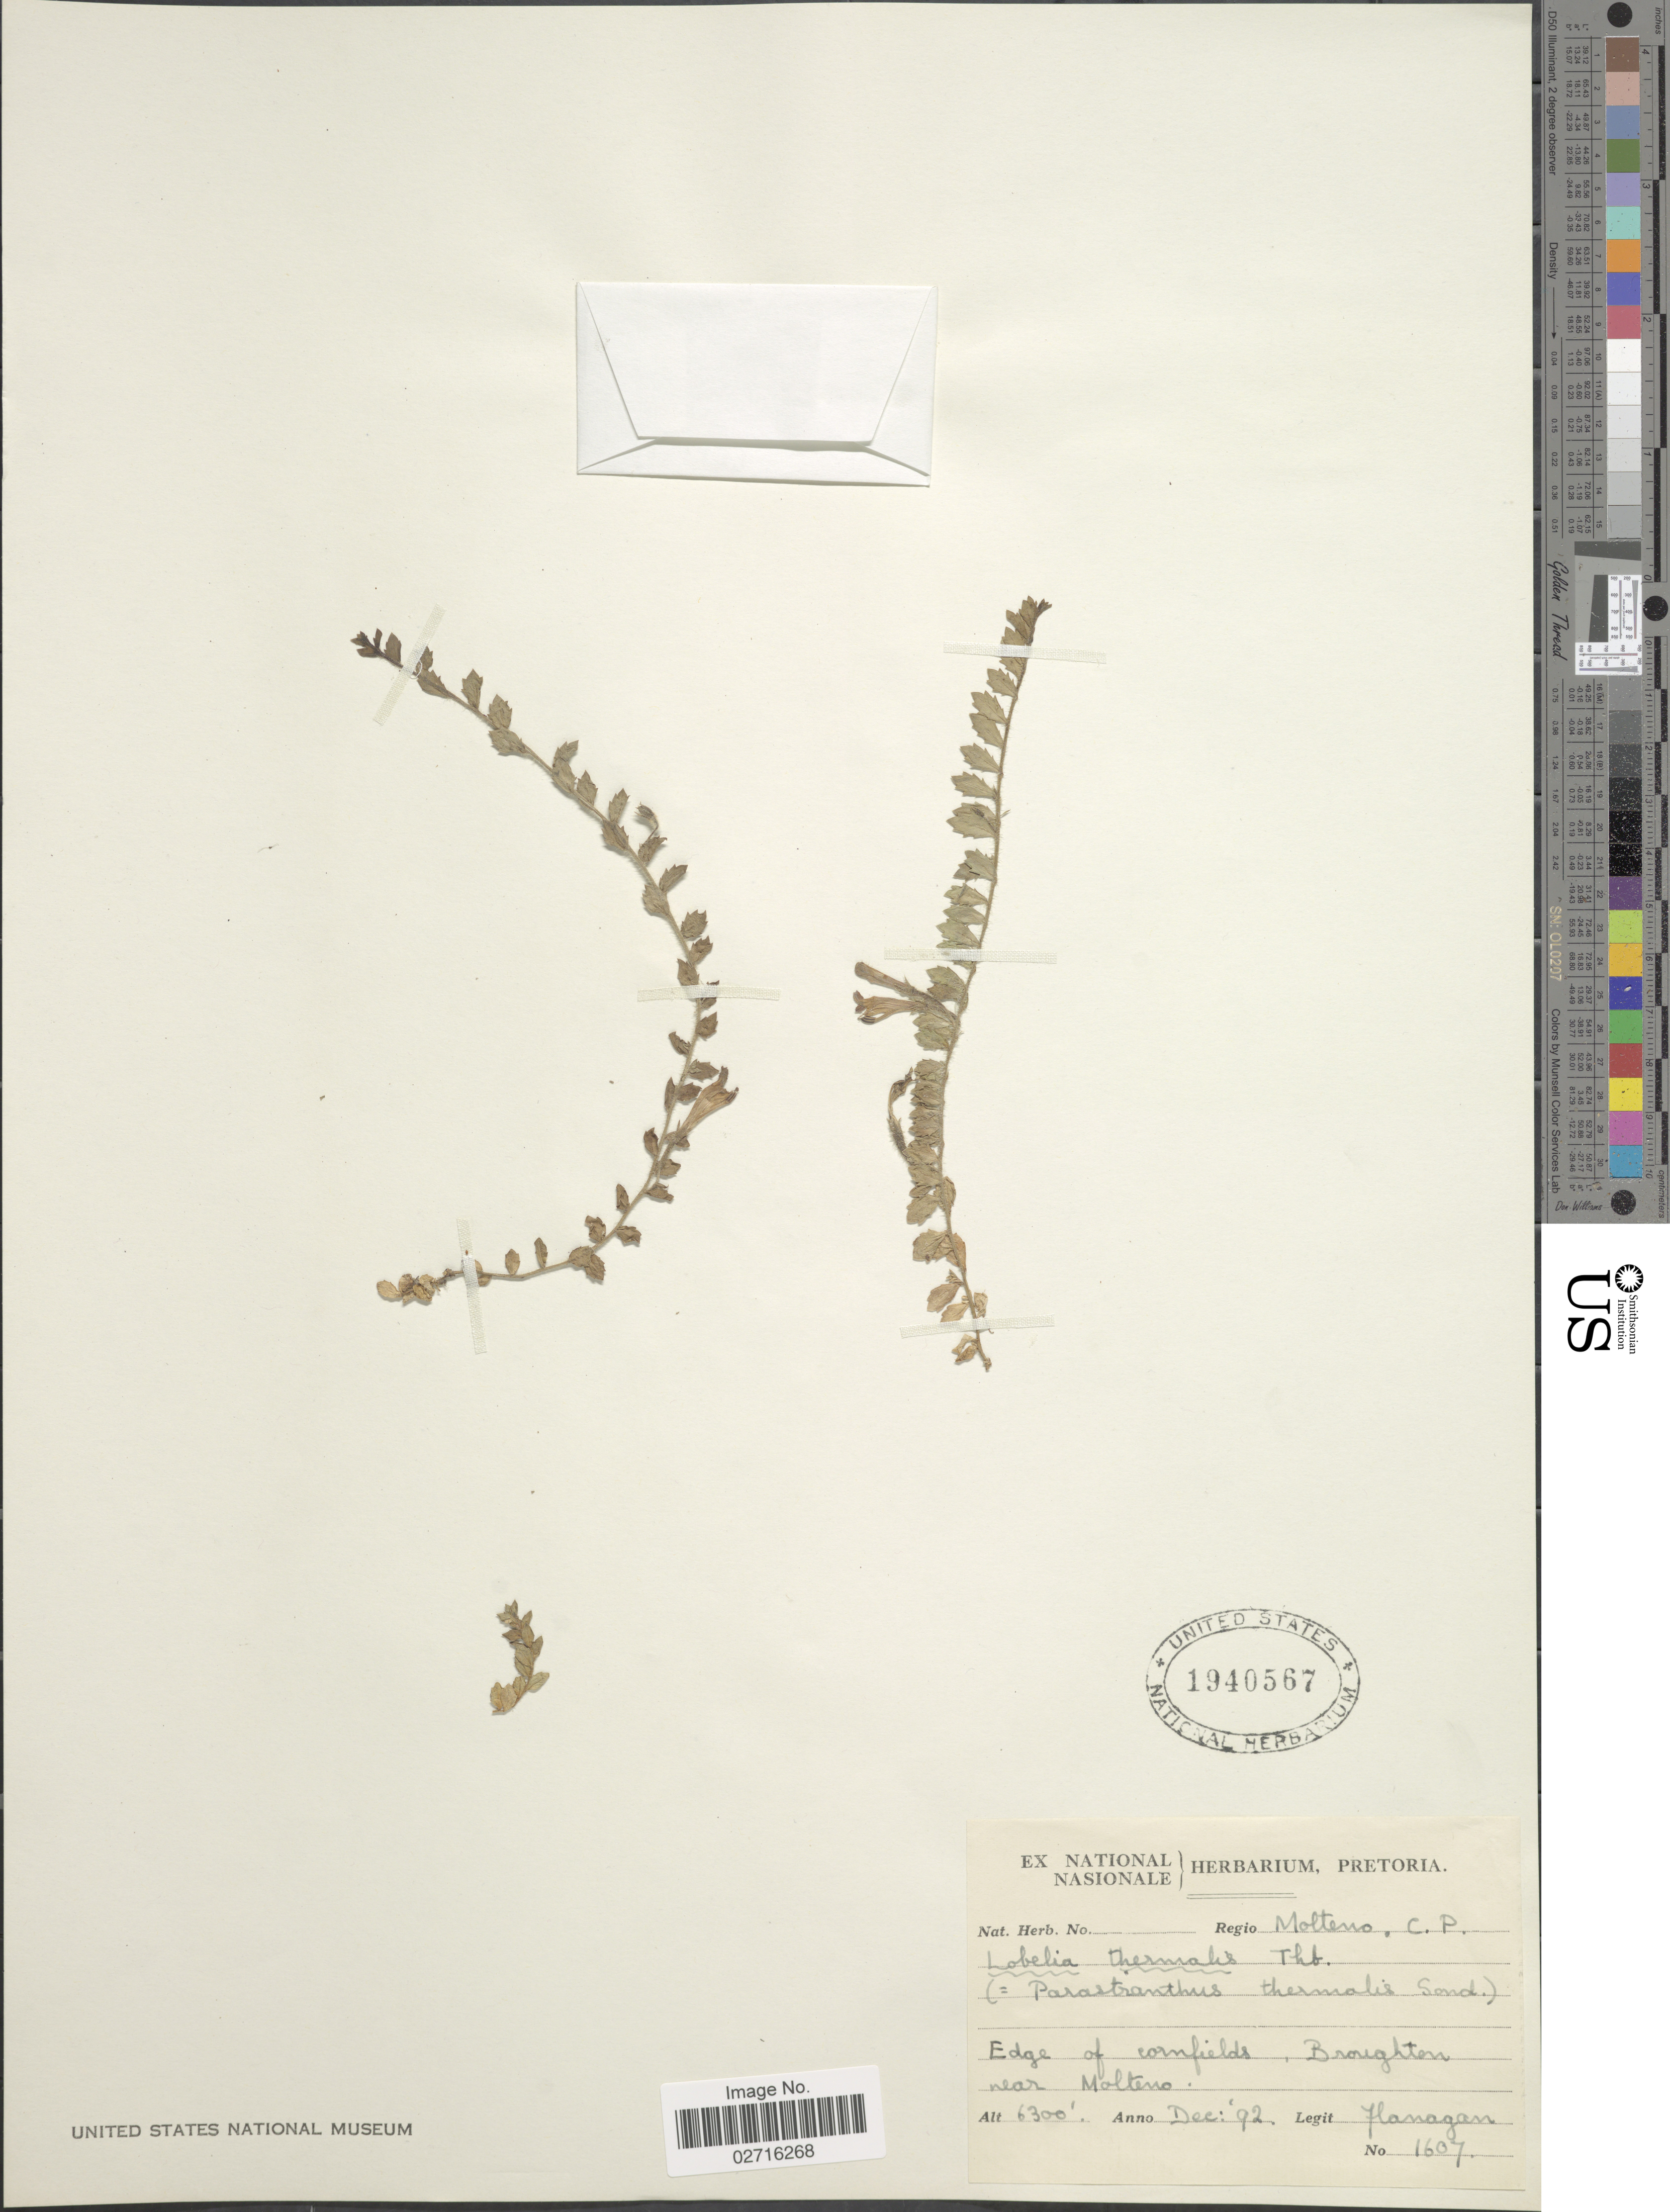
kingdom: Plantae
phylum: Tracheophyta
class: Magnoliopsida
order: Asterales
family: Campanulaceae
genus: Lobelia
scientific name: Lobelia thermalis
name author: Thunb.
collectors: -. Flanagan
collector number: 1607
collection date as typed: Transcribed d/m/y: /12/92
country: South Africa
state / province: Eastern Cape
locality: Edge of cornfields, Broughton near Moltero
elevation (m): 1920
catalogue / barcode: US 1940567